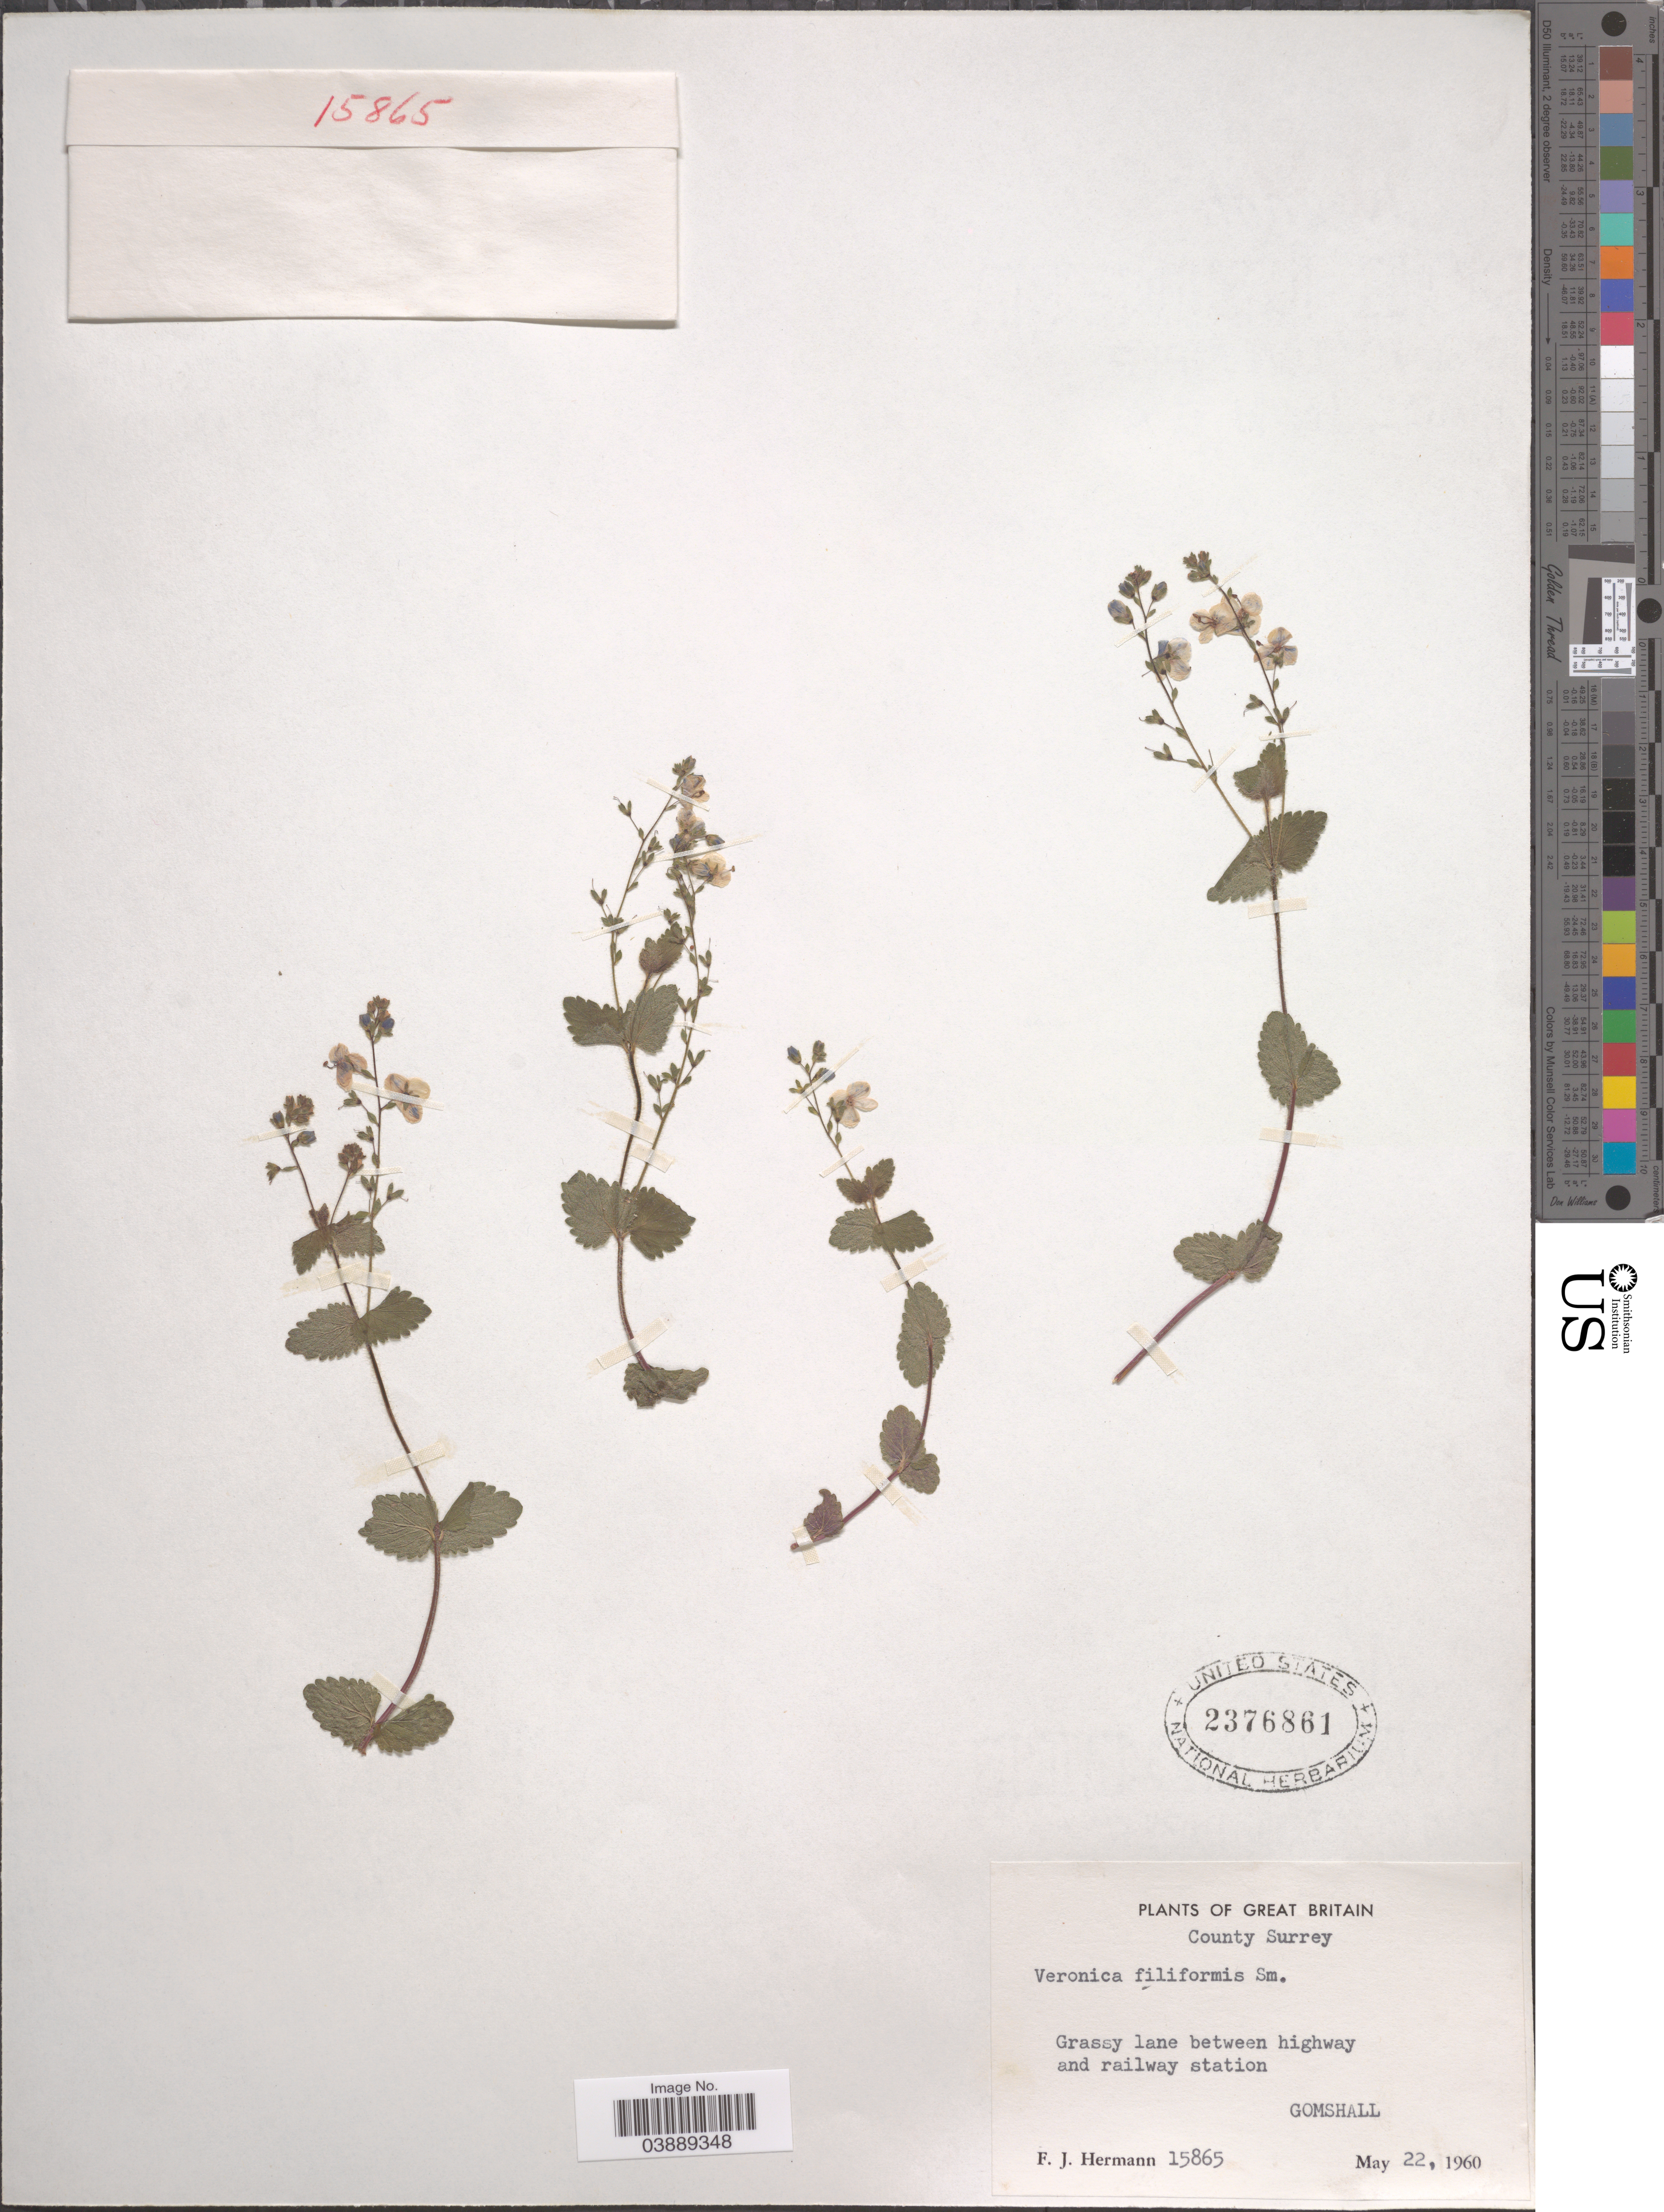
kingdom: Plantae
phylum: Tracheophyta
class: Magnoliopsida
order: Lamiales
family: Plantaginaceae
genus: Veronica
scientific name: Veronica filiformis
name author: Sm.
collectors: F. J. Hermann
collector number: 15865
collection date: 1960-05-22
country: United Kingdom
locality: Great Britain. County Surrey. Grassy lane between highway and railway station Gomshall.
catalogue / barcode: US 2376861